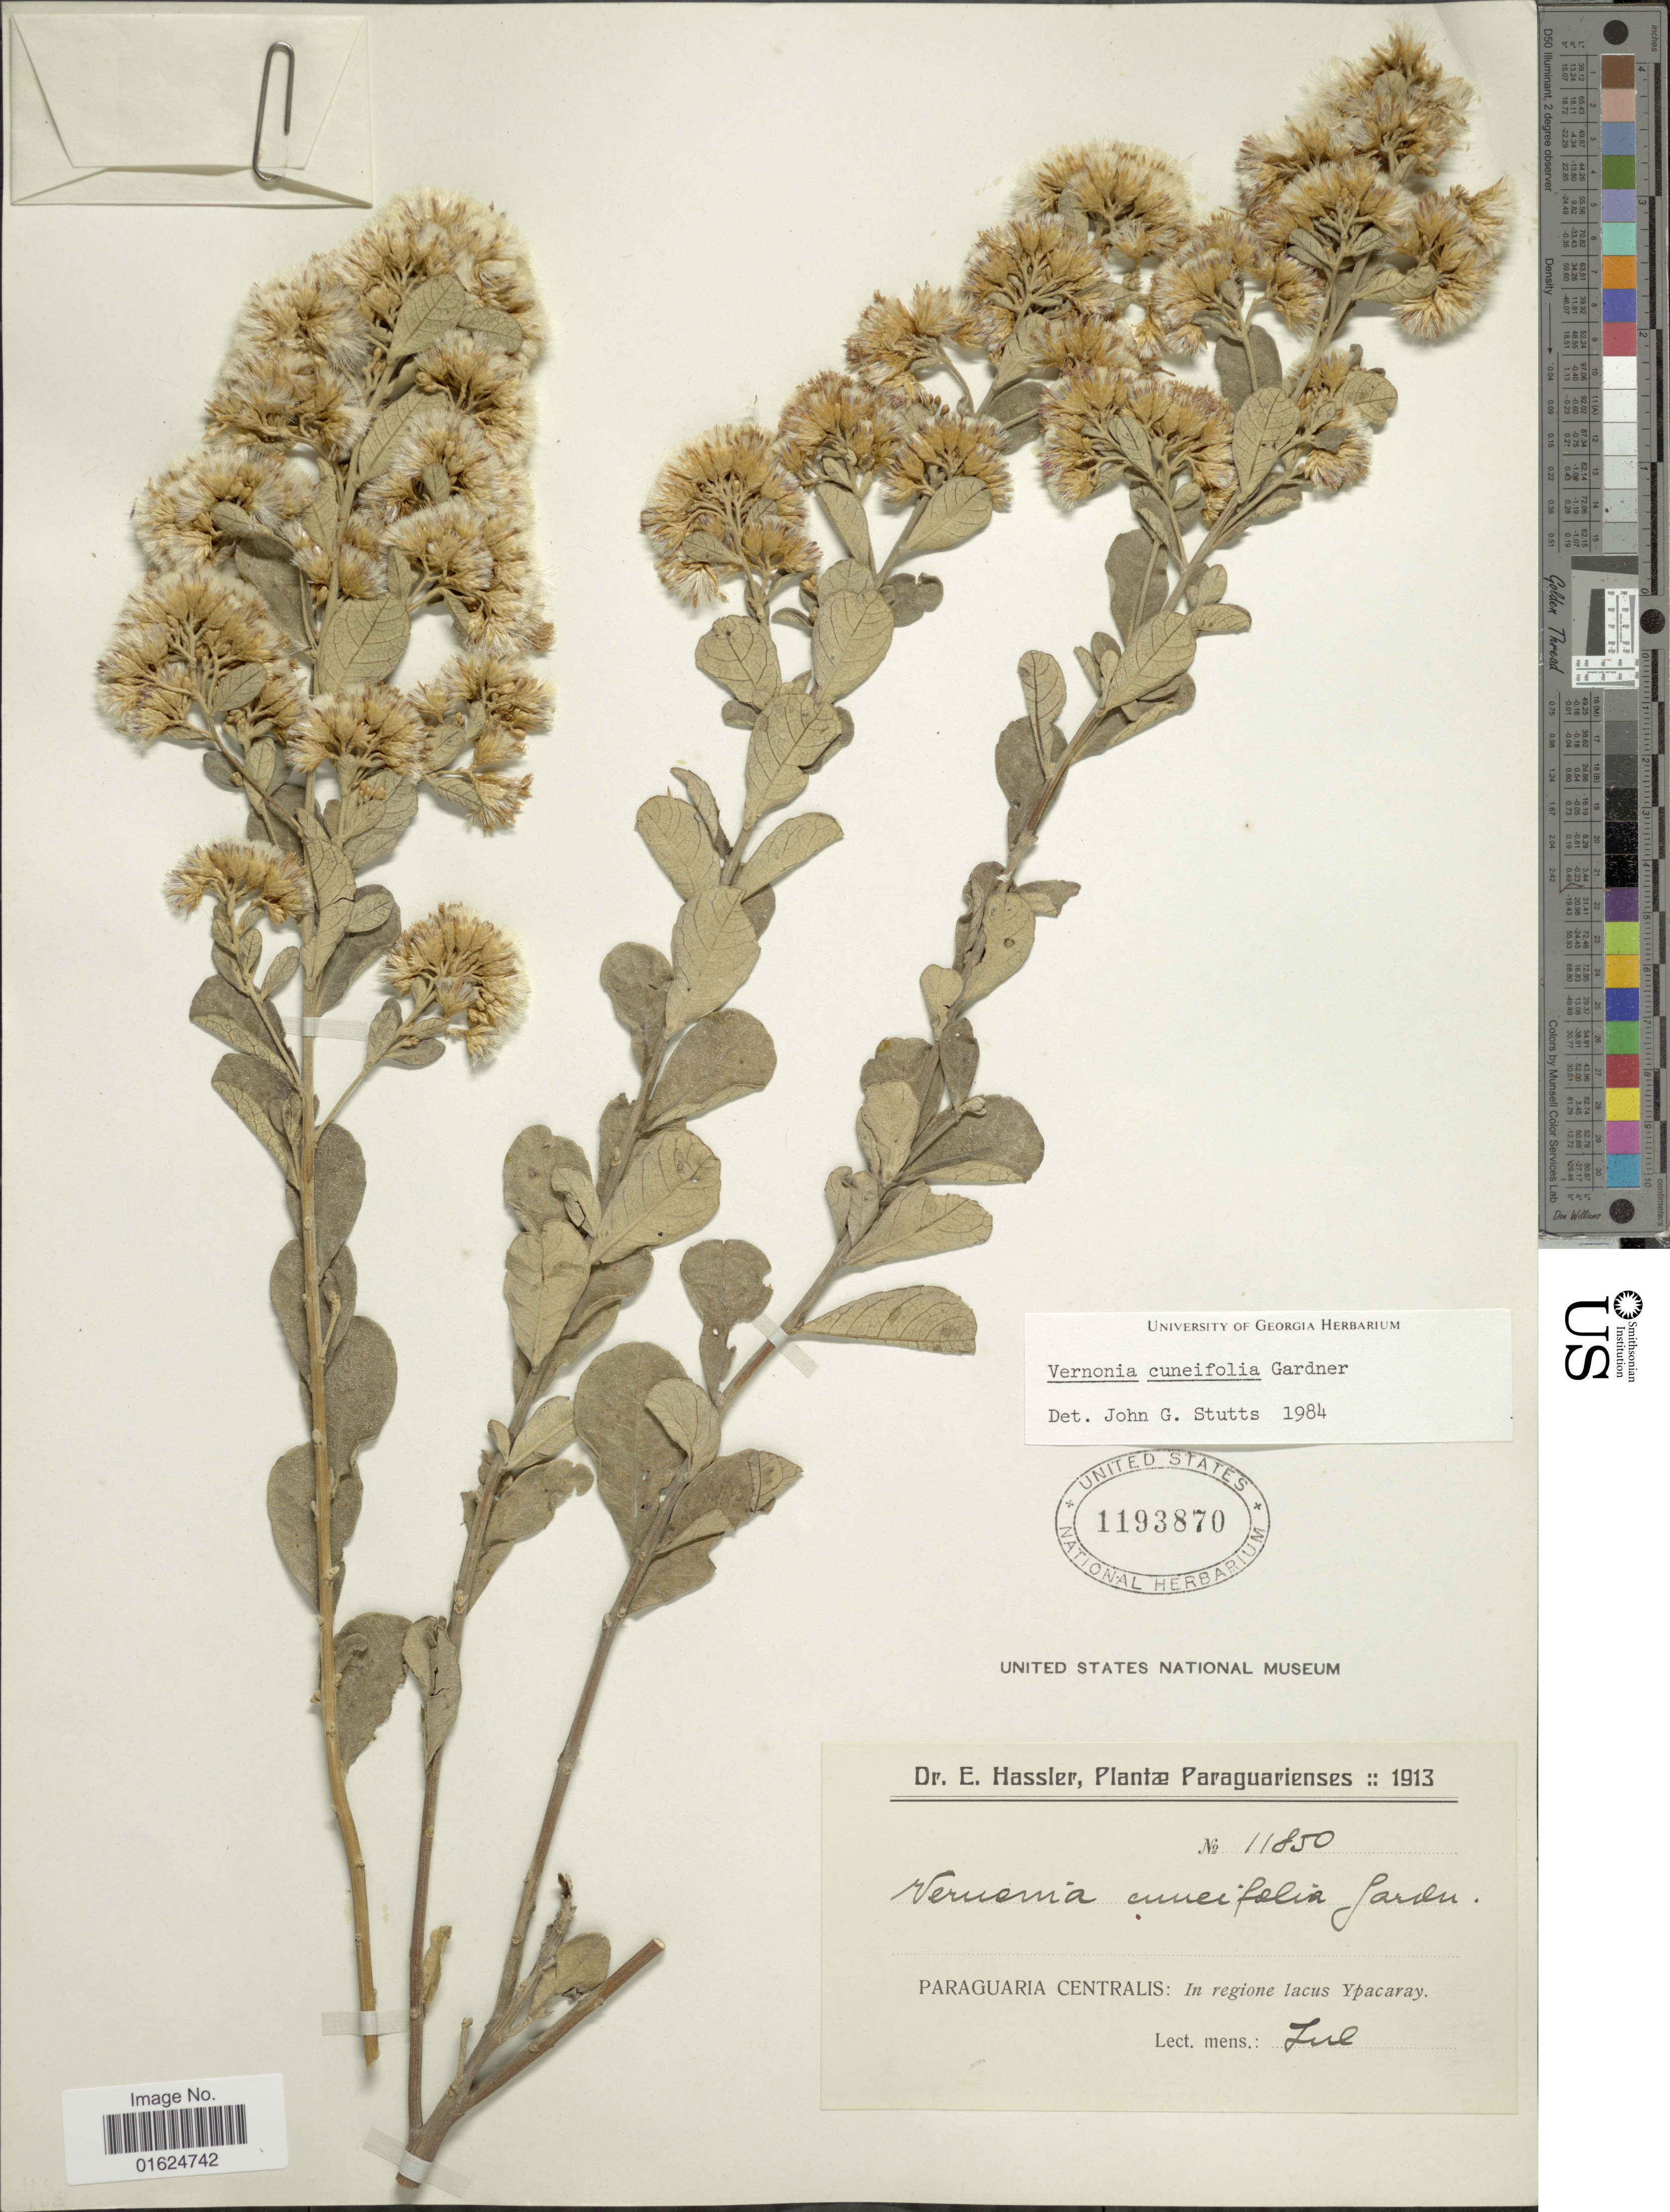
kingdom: Plantae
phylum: Tracheophyta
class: Magnoliopsida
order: Asterales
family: Asteraceae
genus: Vernonanthura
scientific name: Vernonanthura cuneifolia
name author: (Gardner) H. Rob.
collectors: E. Hassler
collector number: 11850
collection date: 1913-07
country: Paraguay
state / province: Paraguari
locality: Paraguaria Centralis: In regione lacus Ypacaray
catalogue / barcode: US 1193870